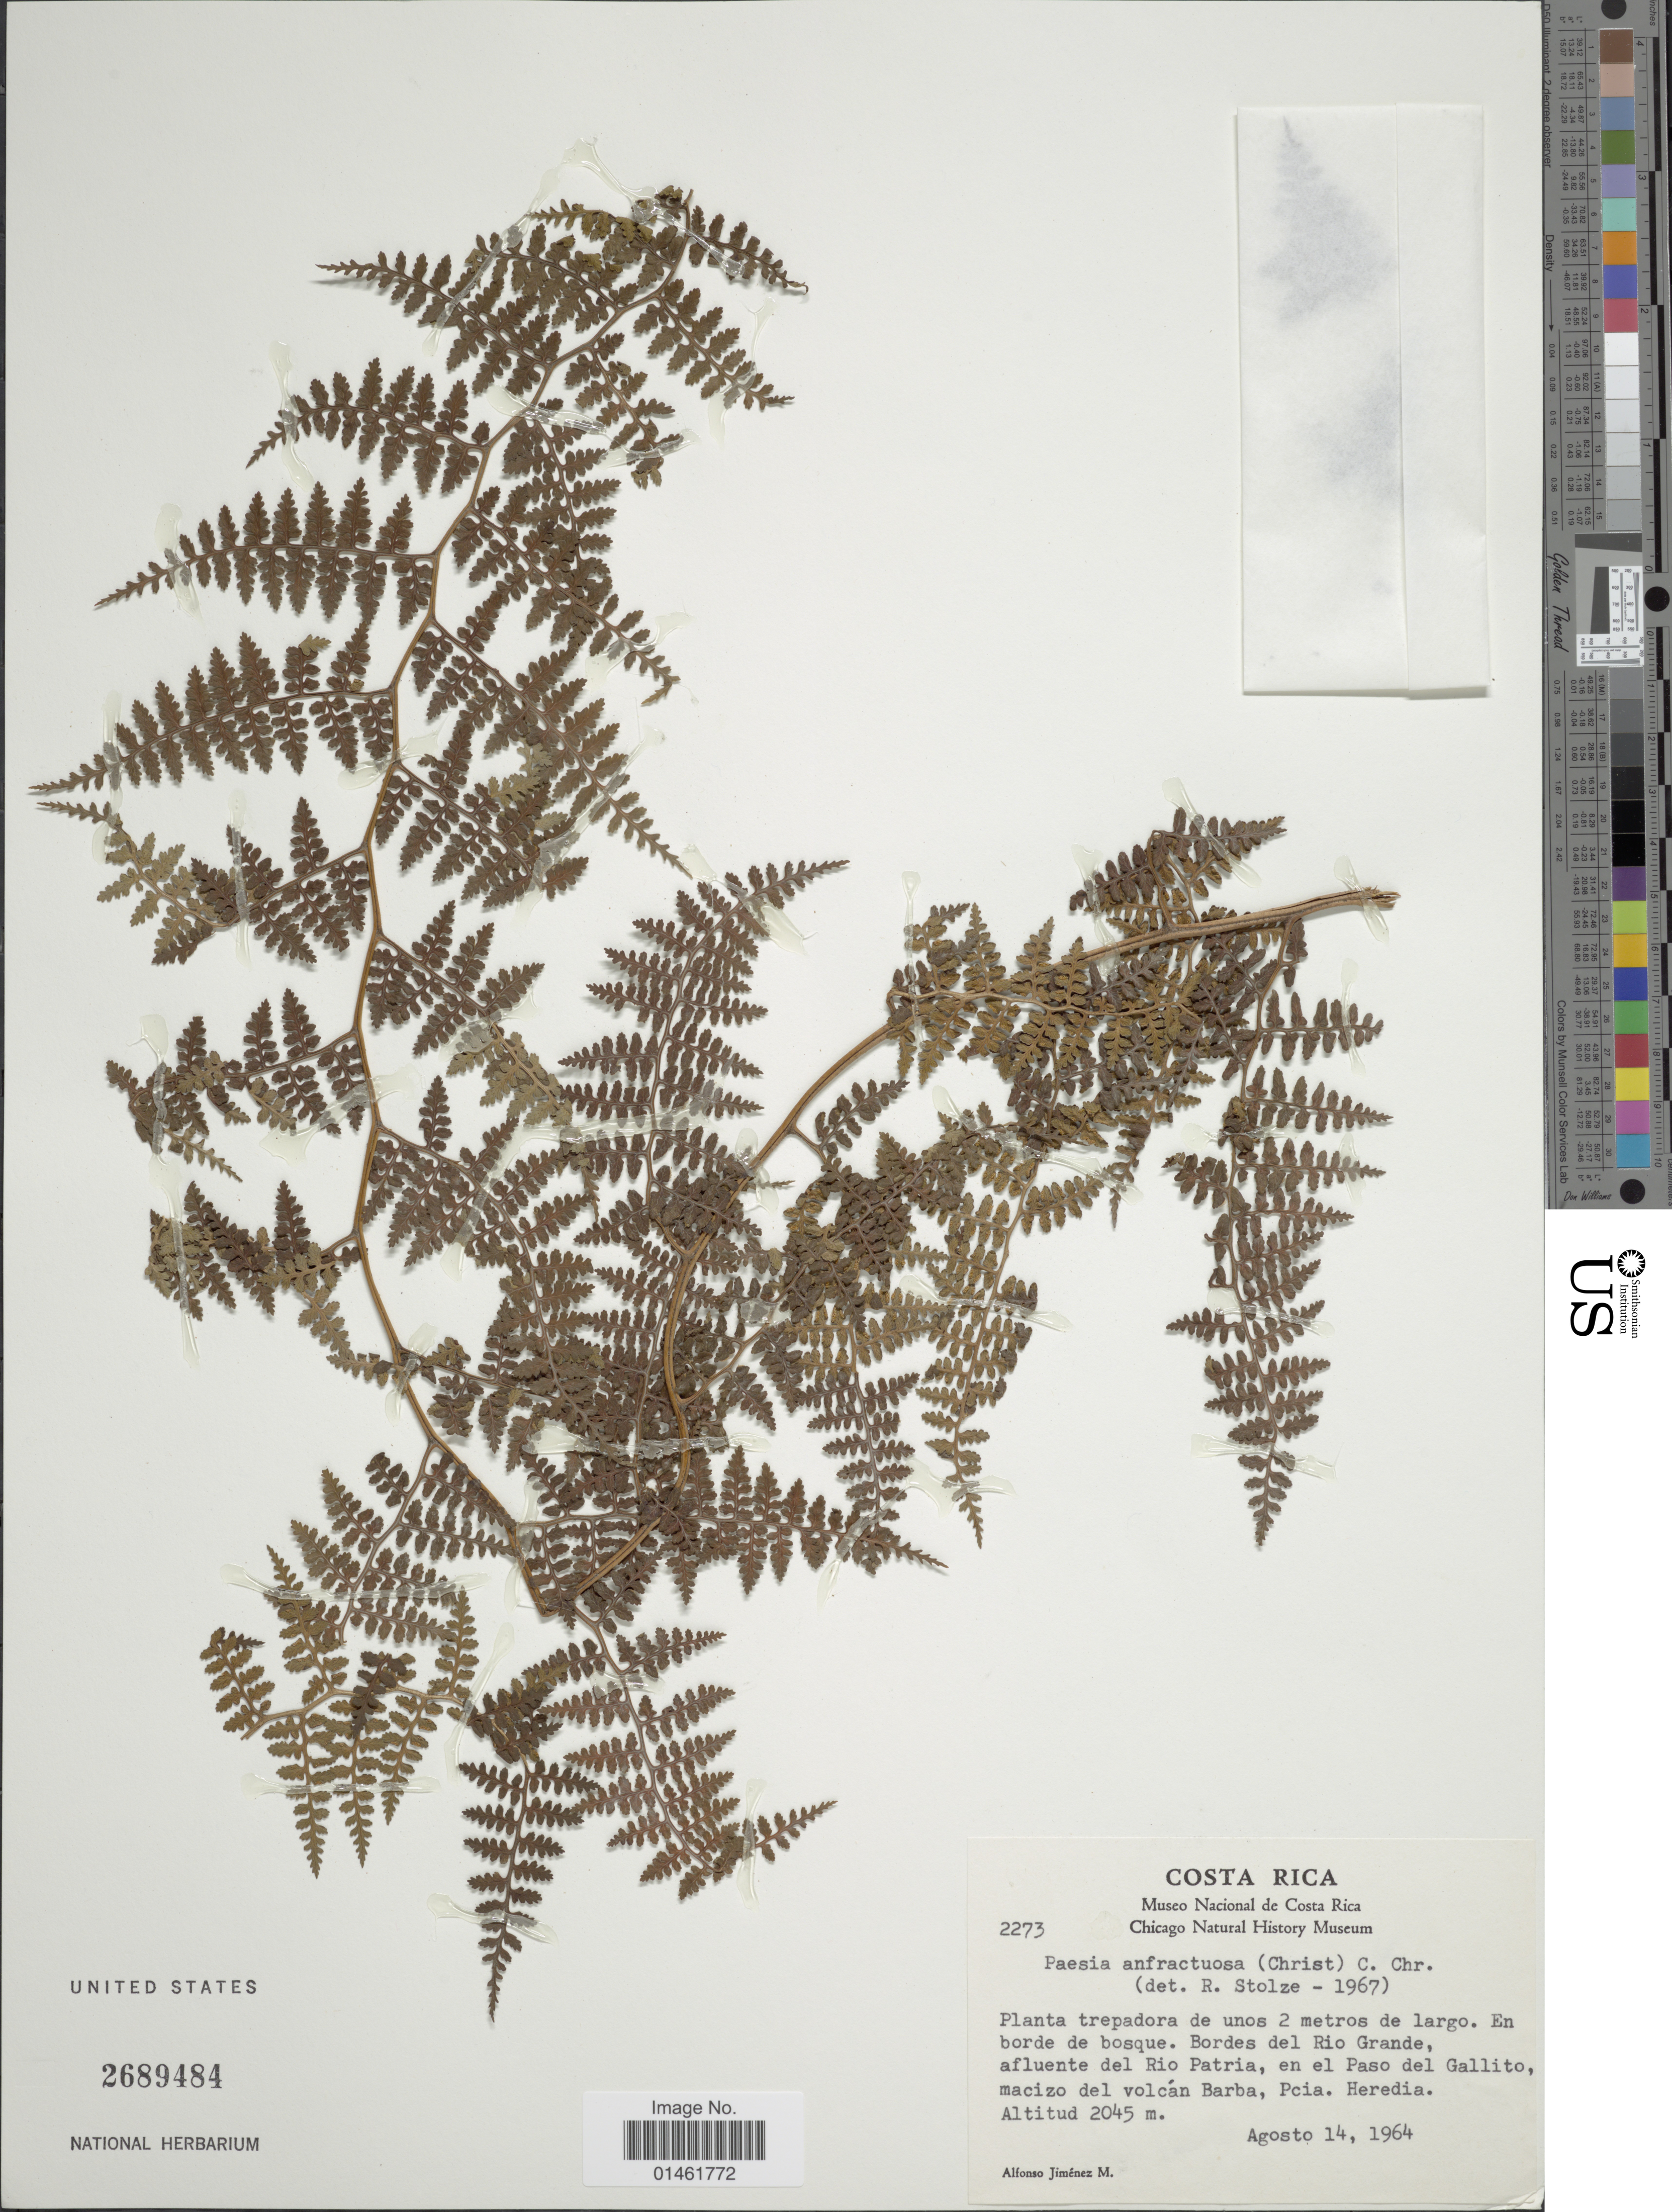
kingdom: Plantae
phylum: Tracheophyta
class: Polypodiopsida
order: Polypodiales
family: Dennstaedtiaceae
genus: Paesia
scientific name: Paesia anfractuosa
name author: (Christ) C. Chr.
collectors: A. Jimenez M.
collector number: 2273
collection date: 1964-08-14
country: Costa Rica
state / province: Heredia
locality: Costa Rica, En borde de bosque, Bordes del Rio Grande, afluente del Rio Patria, en el Paso del Gallito, macizo del volcán Barba, Pcia. Heredia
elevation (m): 2045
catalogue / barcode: US 2689484